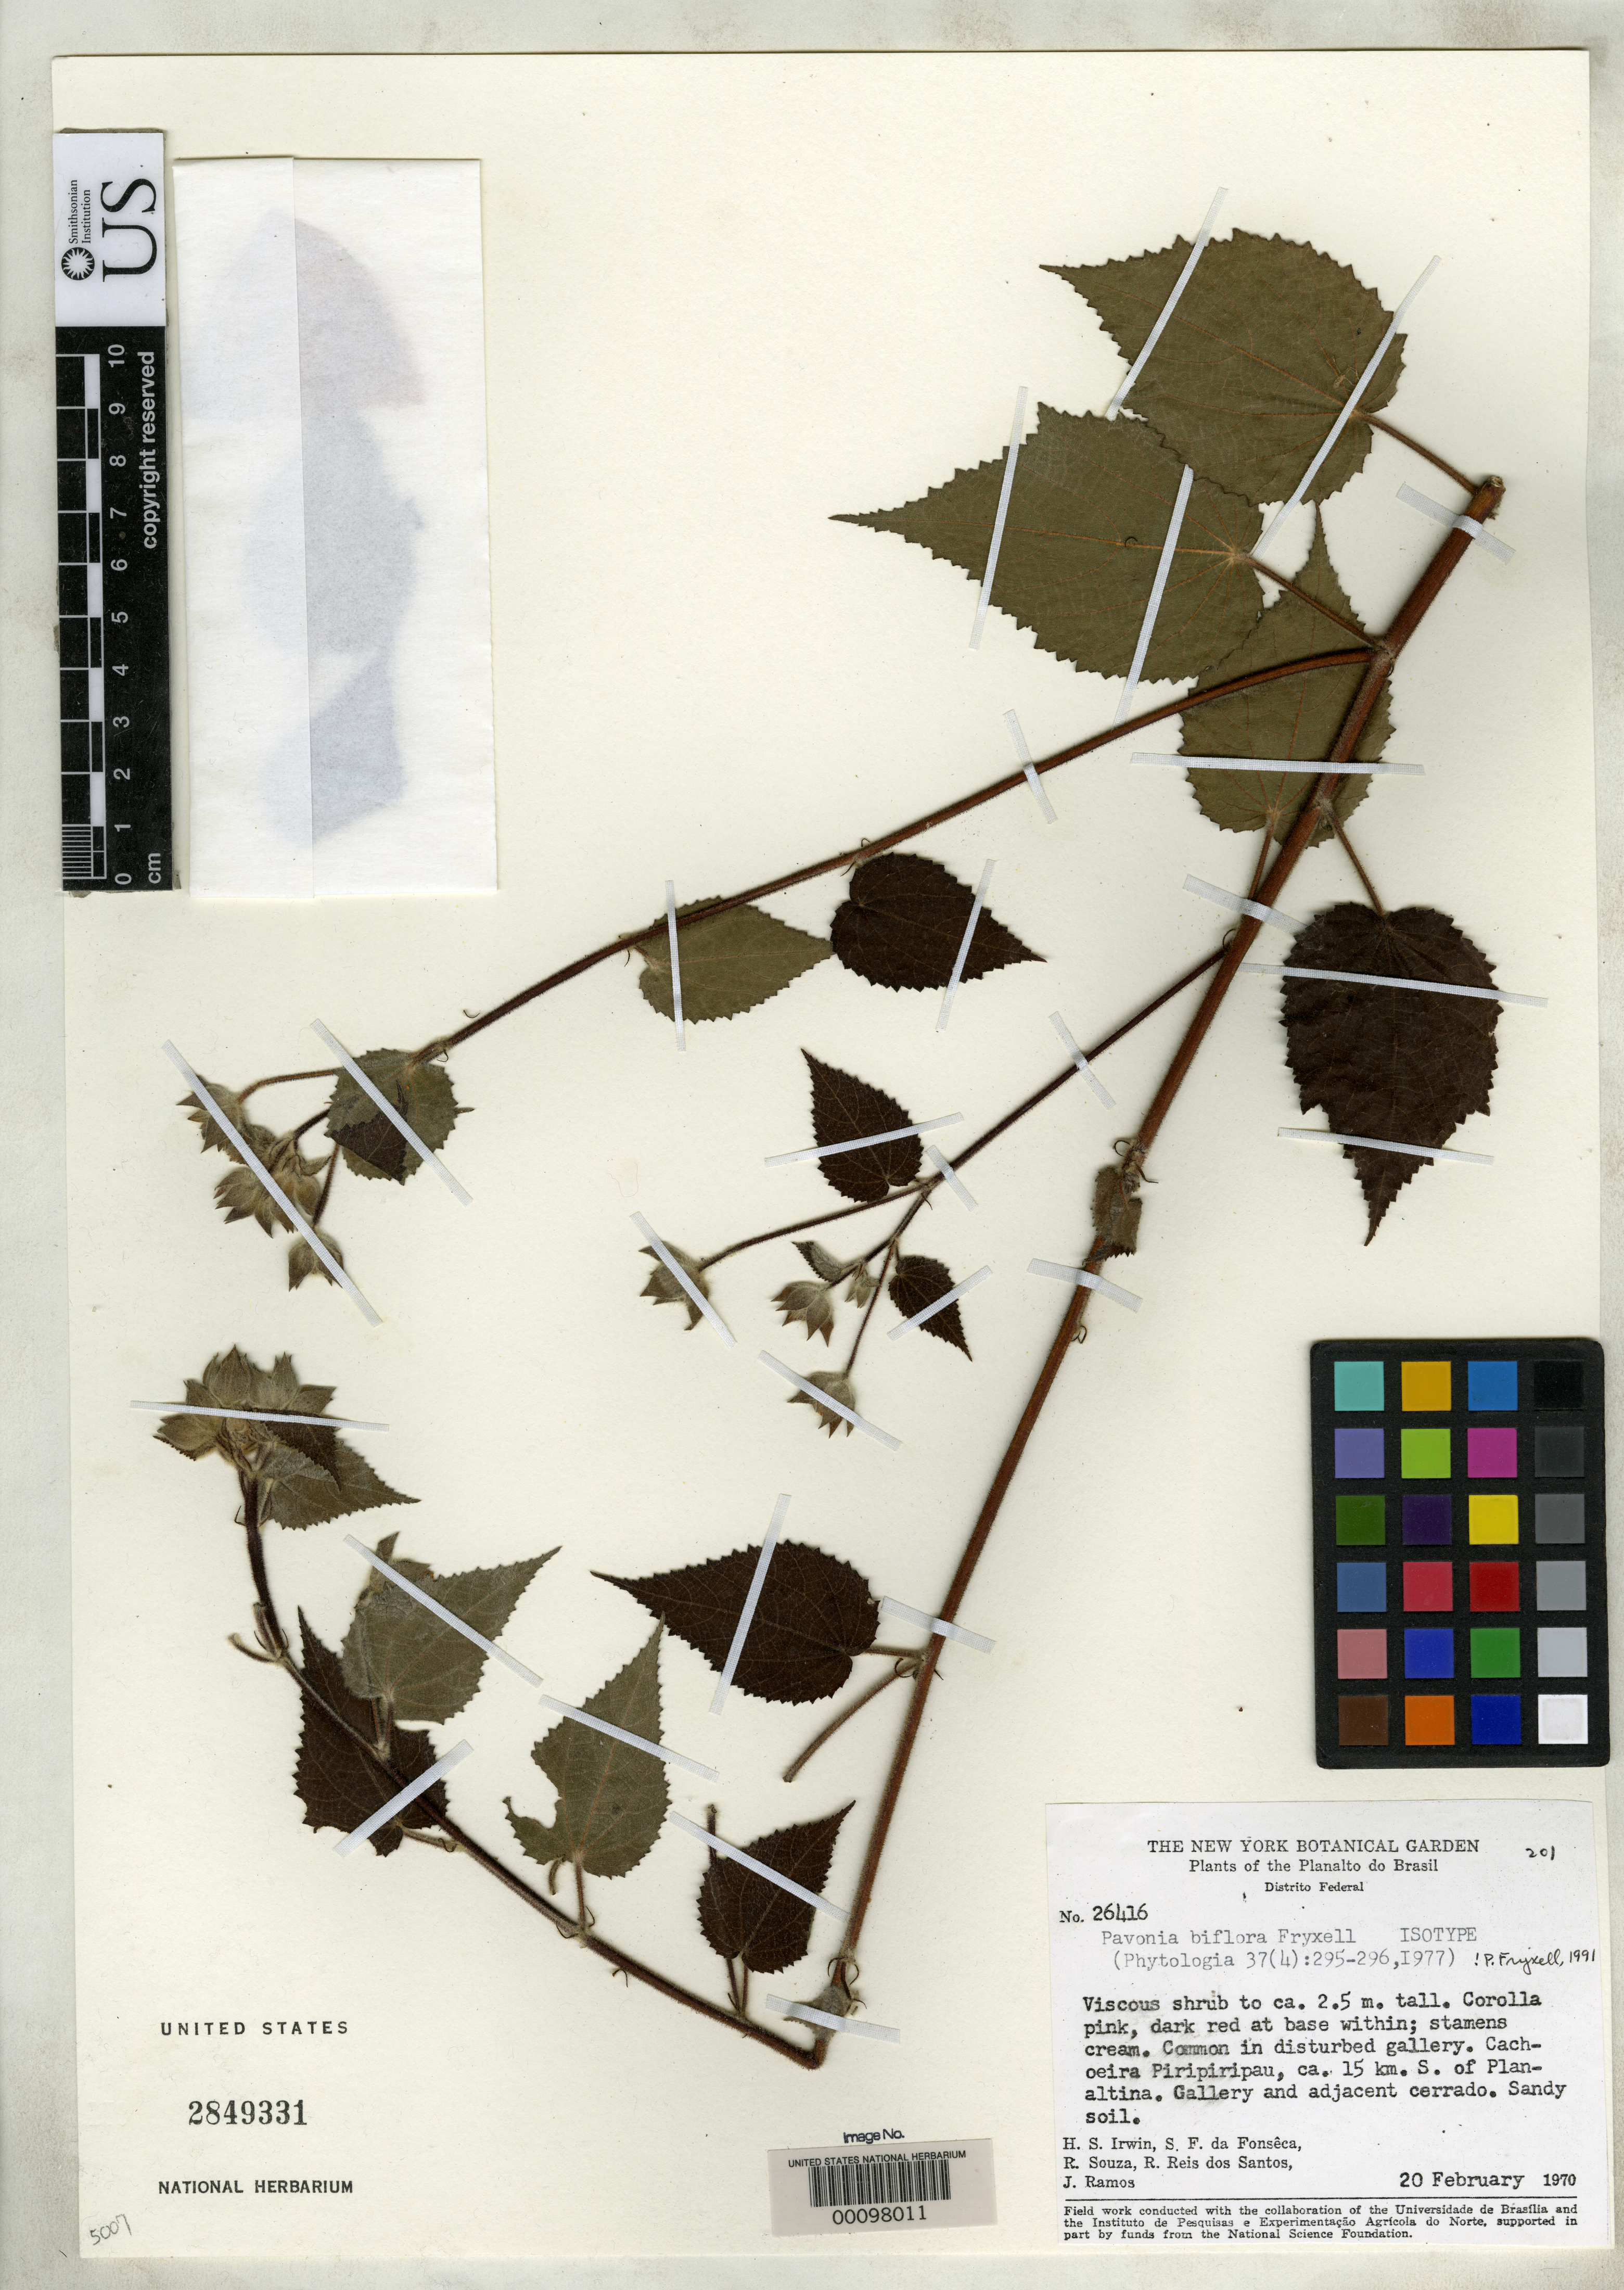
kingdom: Plantae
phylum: Tracheophyta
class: Magnoliopsida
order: Malvales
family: Malvaceae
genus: Pavonia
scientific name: Pavonia biflora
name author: Fryxell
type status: Isotype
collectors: H. Irwin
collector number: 26416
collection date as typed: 20 Feb 1970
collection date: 1970-02-20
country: Brazil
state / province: Distrito Federal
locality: Cachoeira Piripiripau.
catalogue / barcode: US 2849331